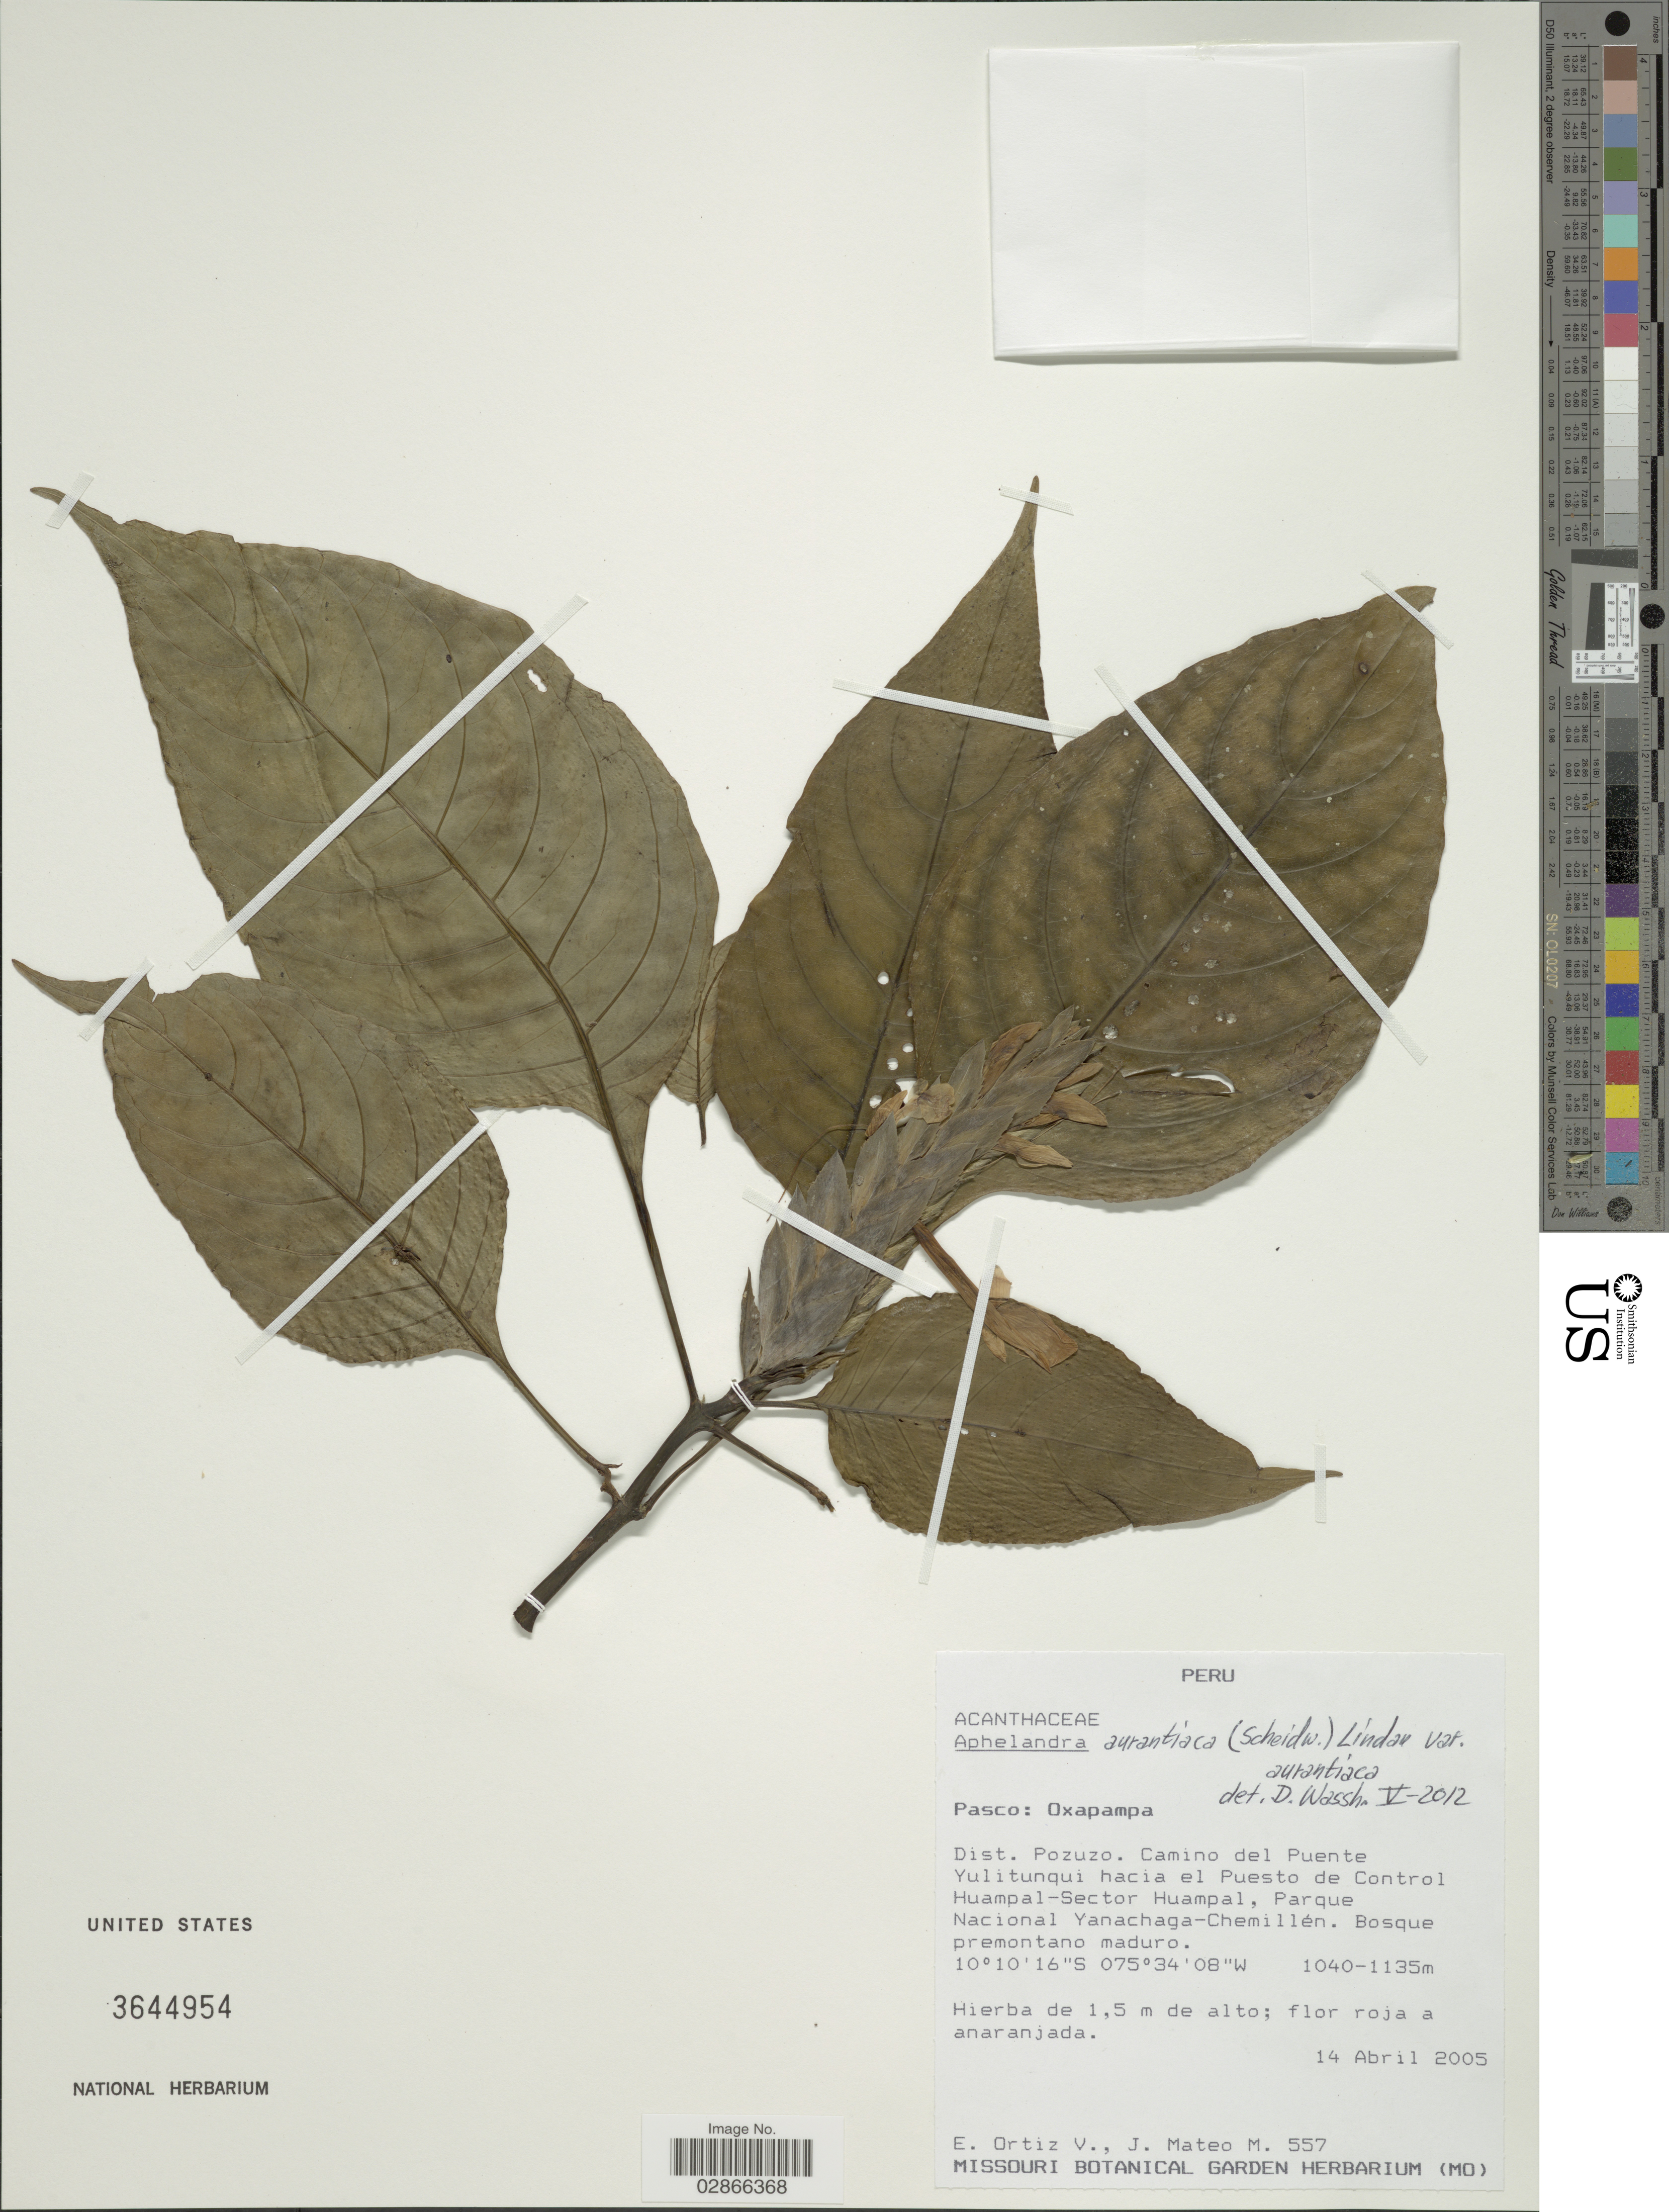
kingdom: Plantae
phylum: Tracheophyta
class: Magnoliopsida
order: Lamiales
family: Acanthaceae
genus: Aphelandra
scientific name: Aphelandra aurantiaca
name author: (Scheidw.) Lindl.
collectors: E. Ortiz V. & J. Mateo M.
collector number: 557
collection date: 2005-04-14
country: Peru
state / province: Pasco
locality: Oxapampa. Dist. Pozuzo. Camino del Puente Yulitunqui hacia el Puesto de Control Huampal-Sector Huampal, Parque Nacional Yanachaga-Chemillén.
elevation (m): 1040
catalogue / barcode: US 3644954